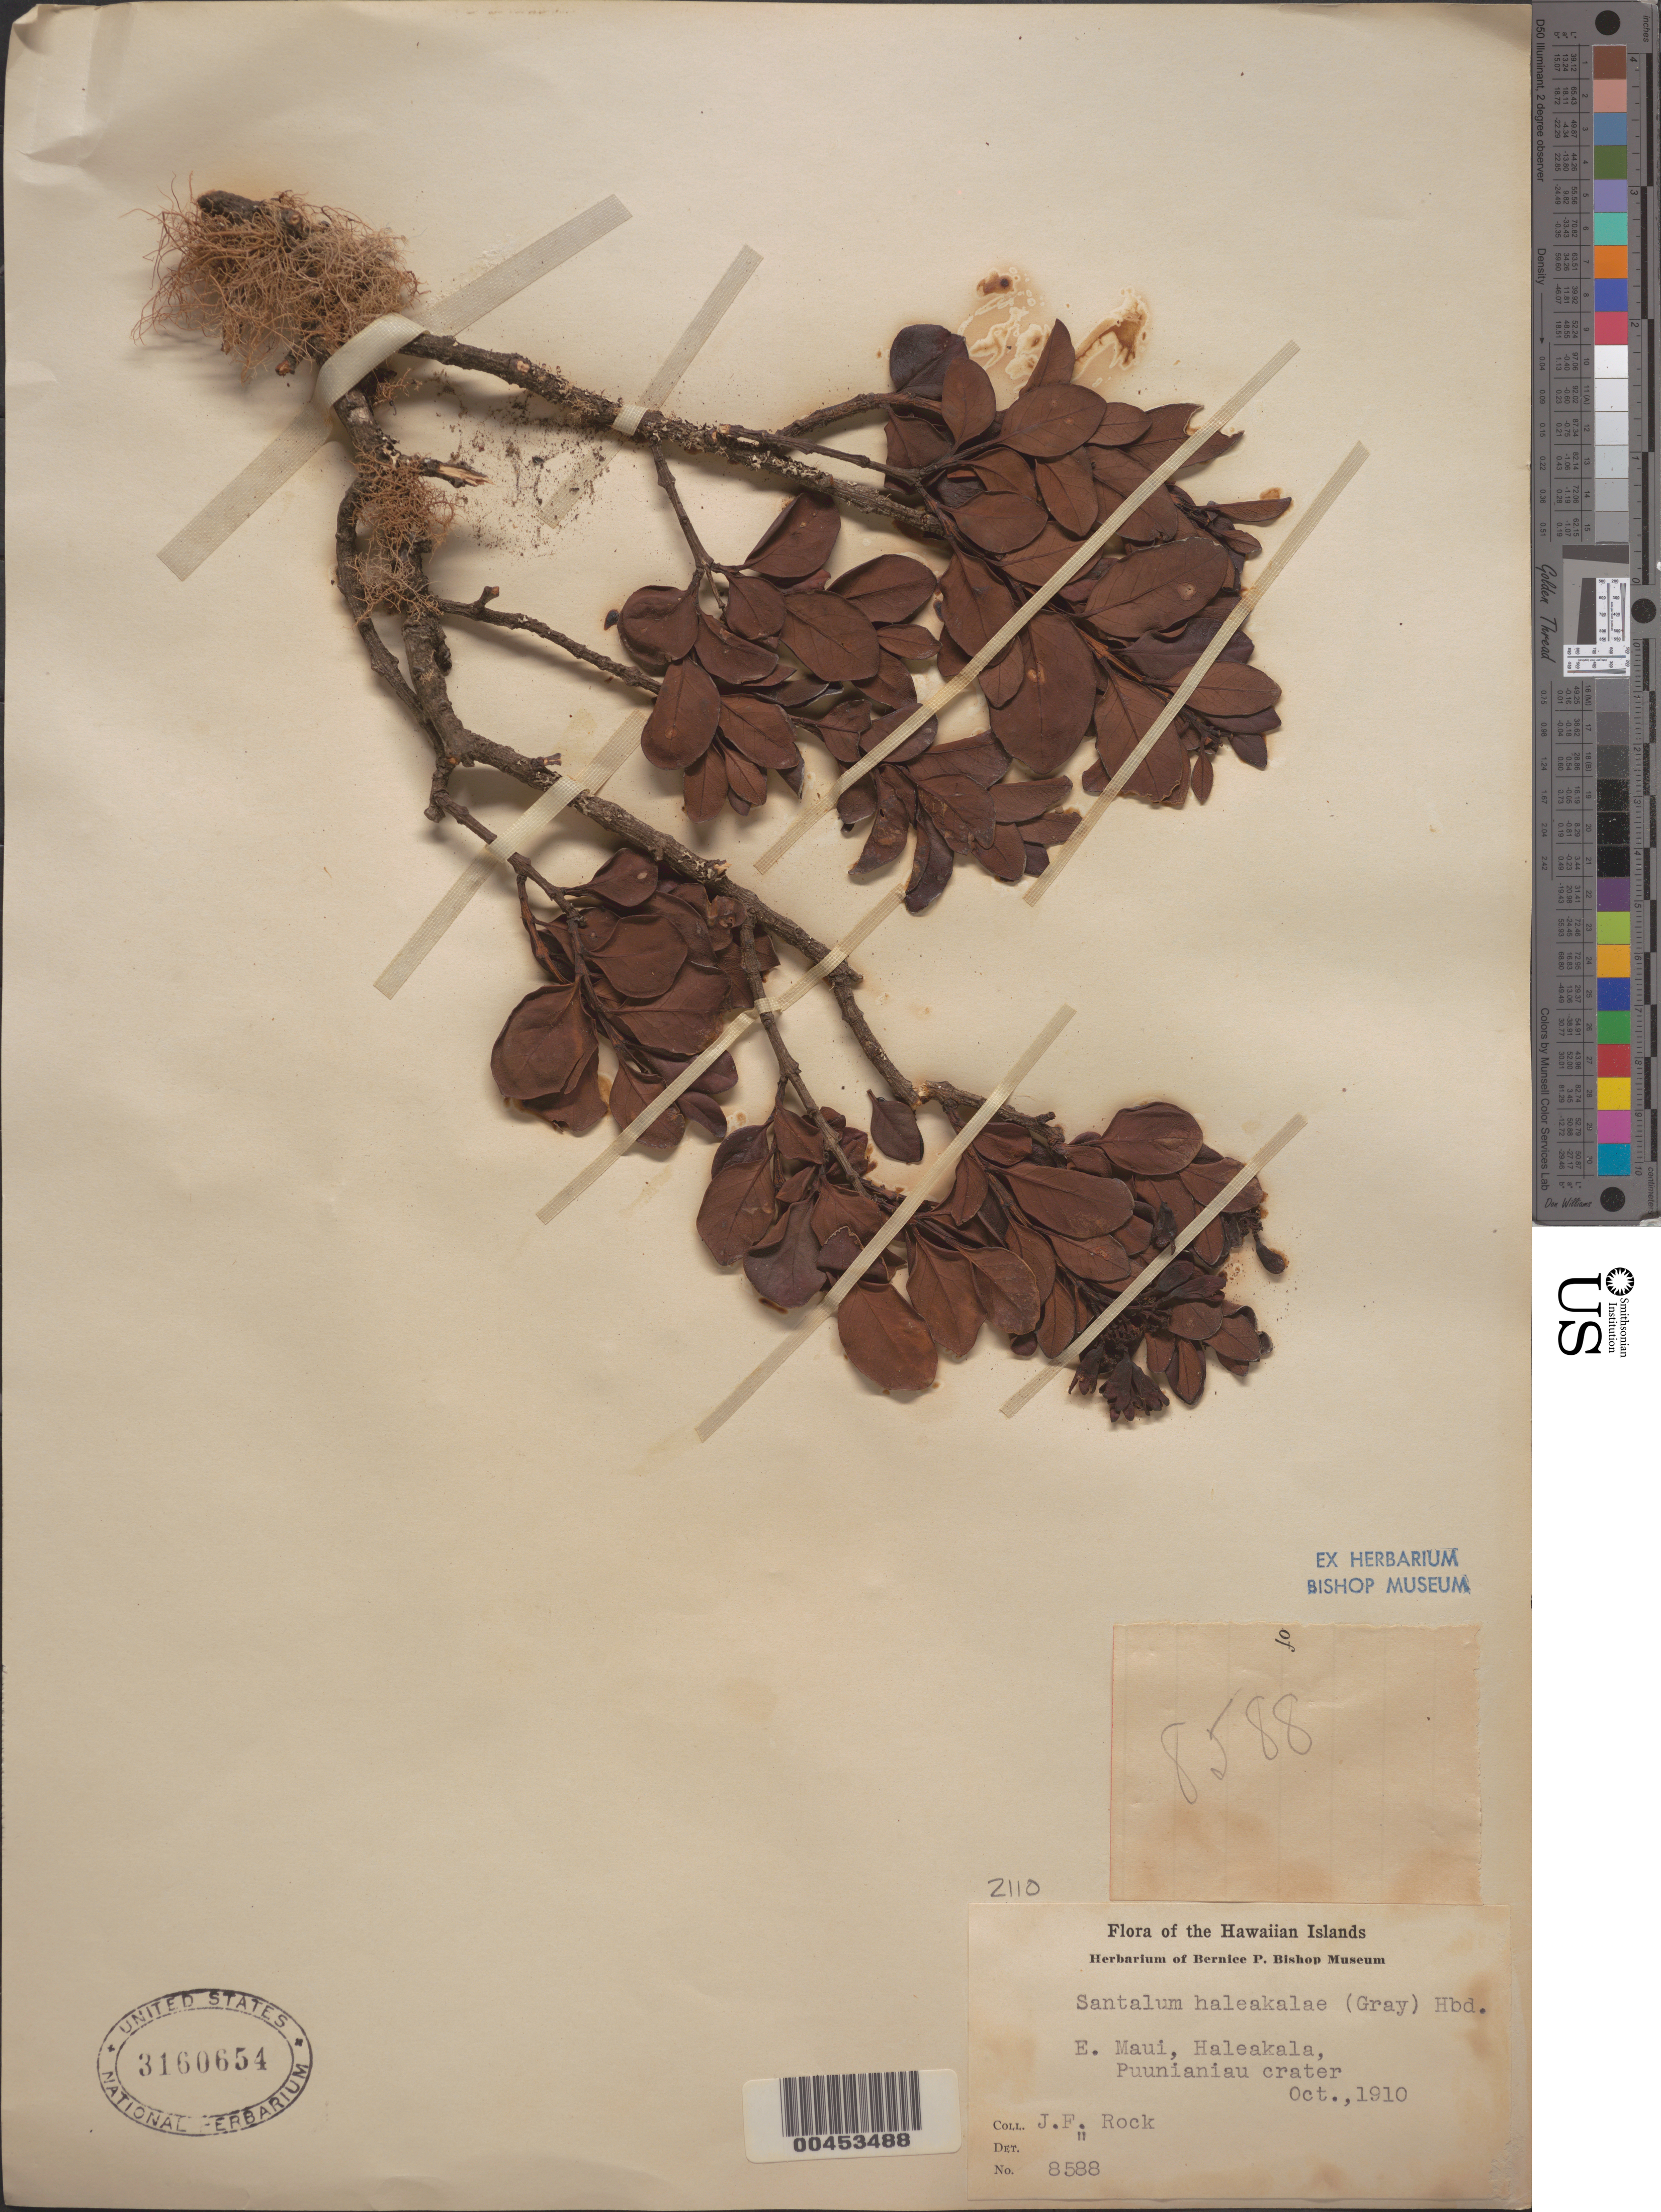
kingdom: Plantae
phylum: Tracheophyta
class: Magnoliopsida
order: Santalales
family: Santalaceae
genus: Santalum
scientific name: Santalum haleakalae var. haleakalae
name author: Hillebr.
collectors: J. F. Rock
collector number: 8588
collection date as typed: Oct 1910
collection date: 1910-10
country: United States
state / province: Hawaii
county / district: Maui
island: Maui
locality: E Maui, Haleakala, Puuianiau Crater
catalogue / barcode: US 3160654